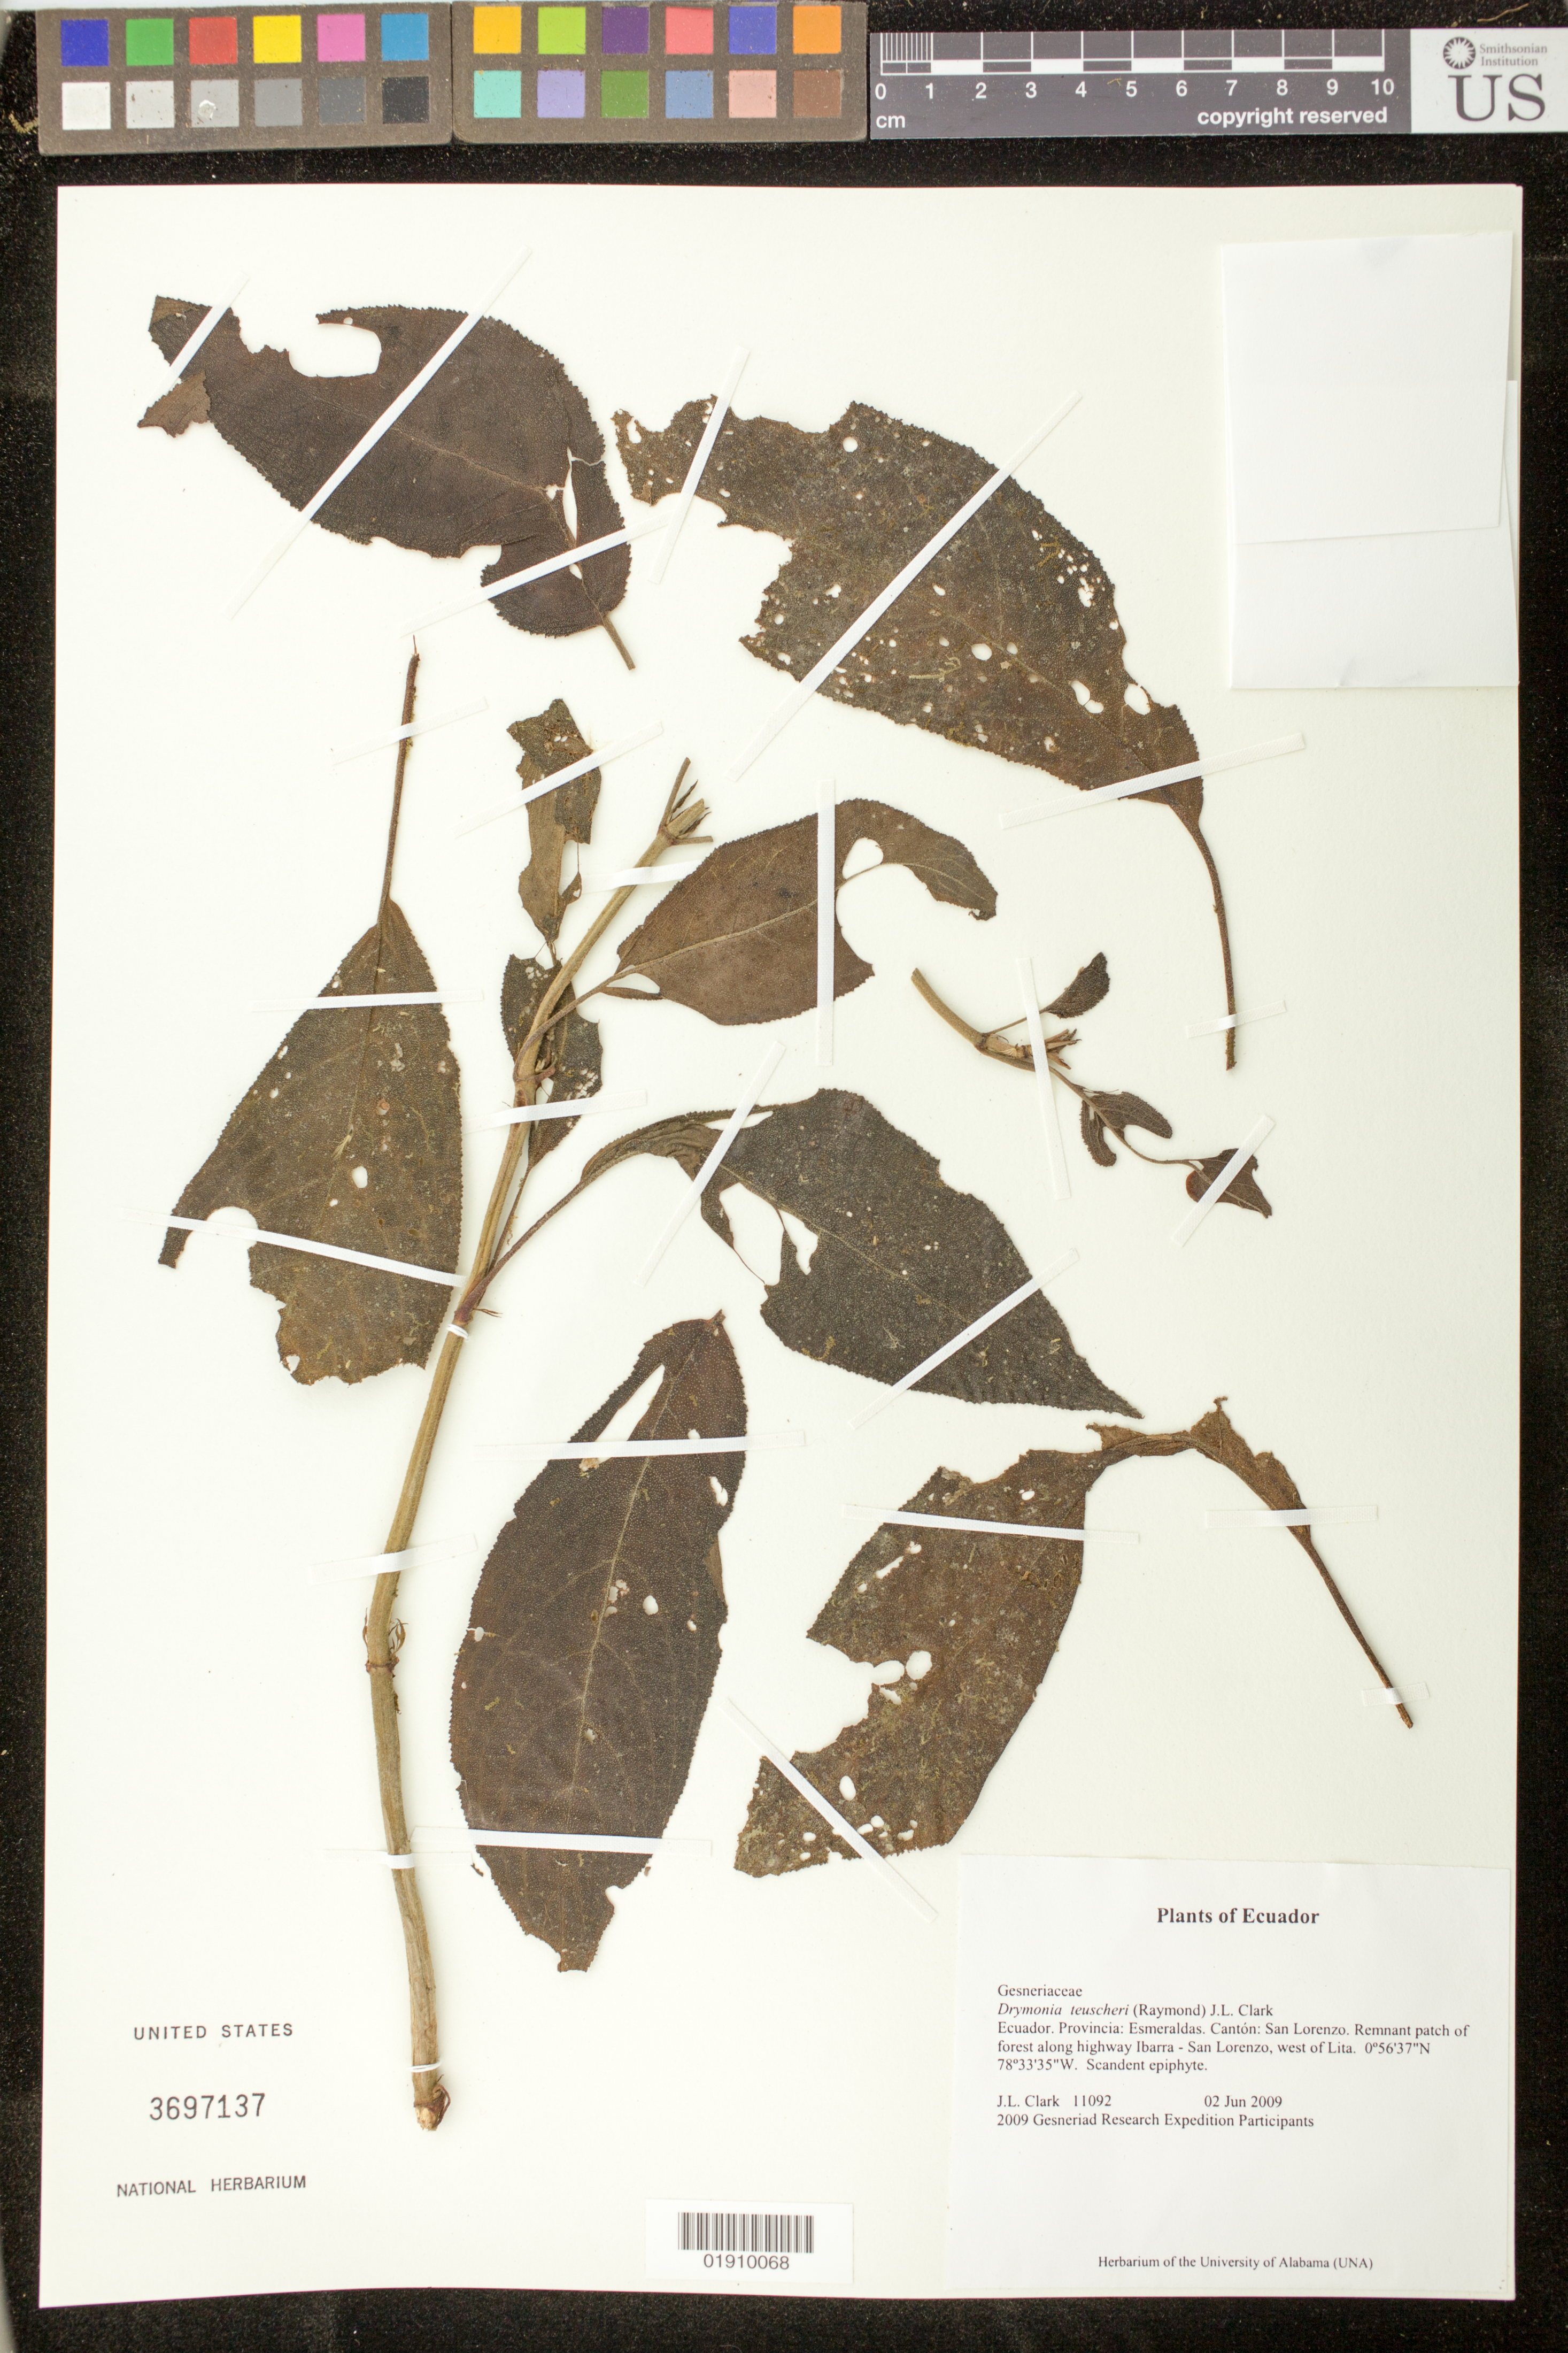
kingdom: Plantae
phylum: Tracheophyta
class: Magnoliopsida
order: Lamiales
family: Gesneriaceae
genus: Drymonia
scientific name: Drymonia teuscheri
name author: (Raymond) J.L. Clark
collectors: J. L. Clark & 2009 Gesneriad Research Expedition Participants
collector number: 11092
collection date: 2009-06-02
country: Ecuador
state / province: Esmeraldas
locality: Ecuador. Provincia: Esmeraldas. Canton: San Lorenzo. Remant patch of forest along highway Ibarra-San Lorenzo, west of Lita.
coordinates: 0 56 37 N, 78 33 35 W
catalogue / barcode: US 3697137